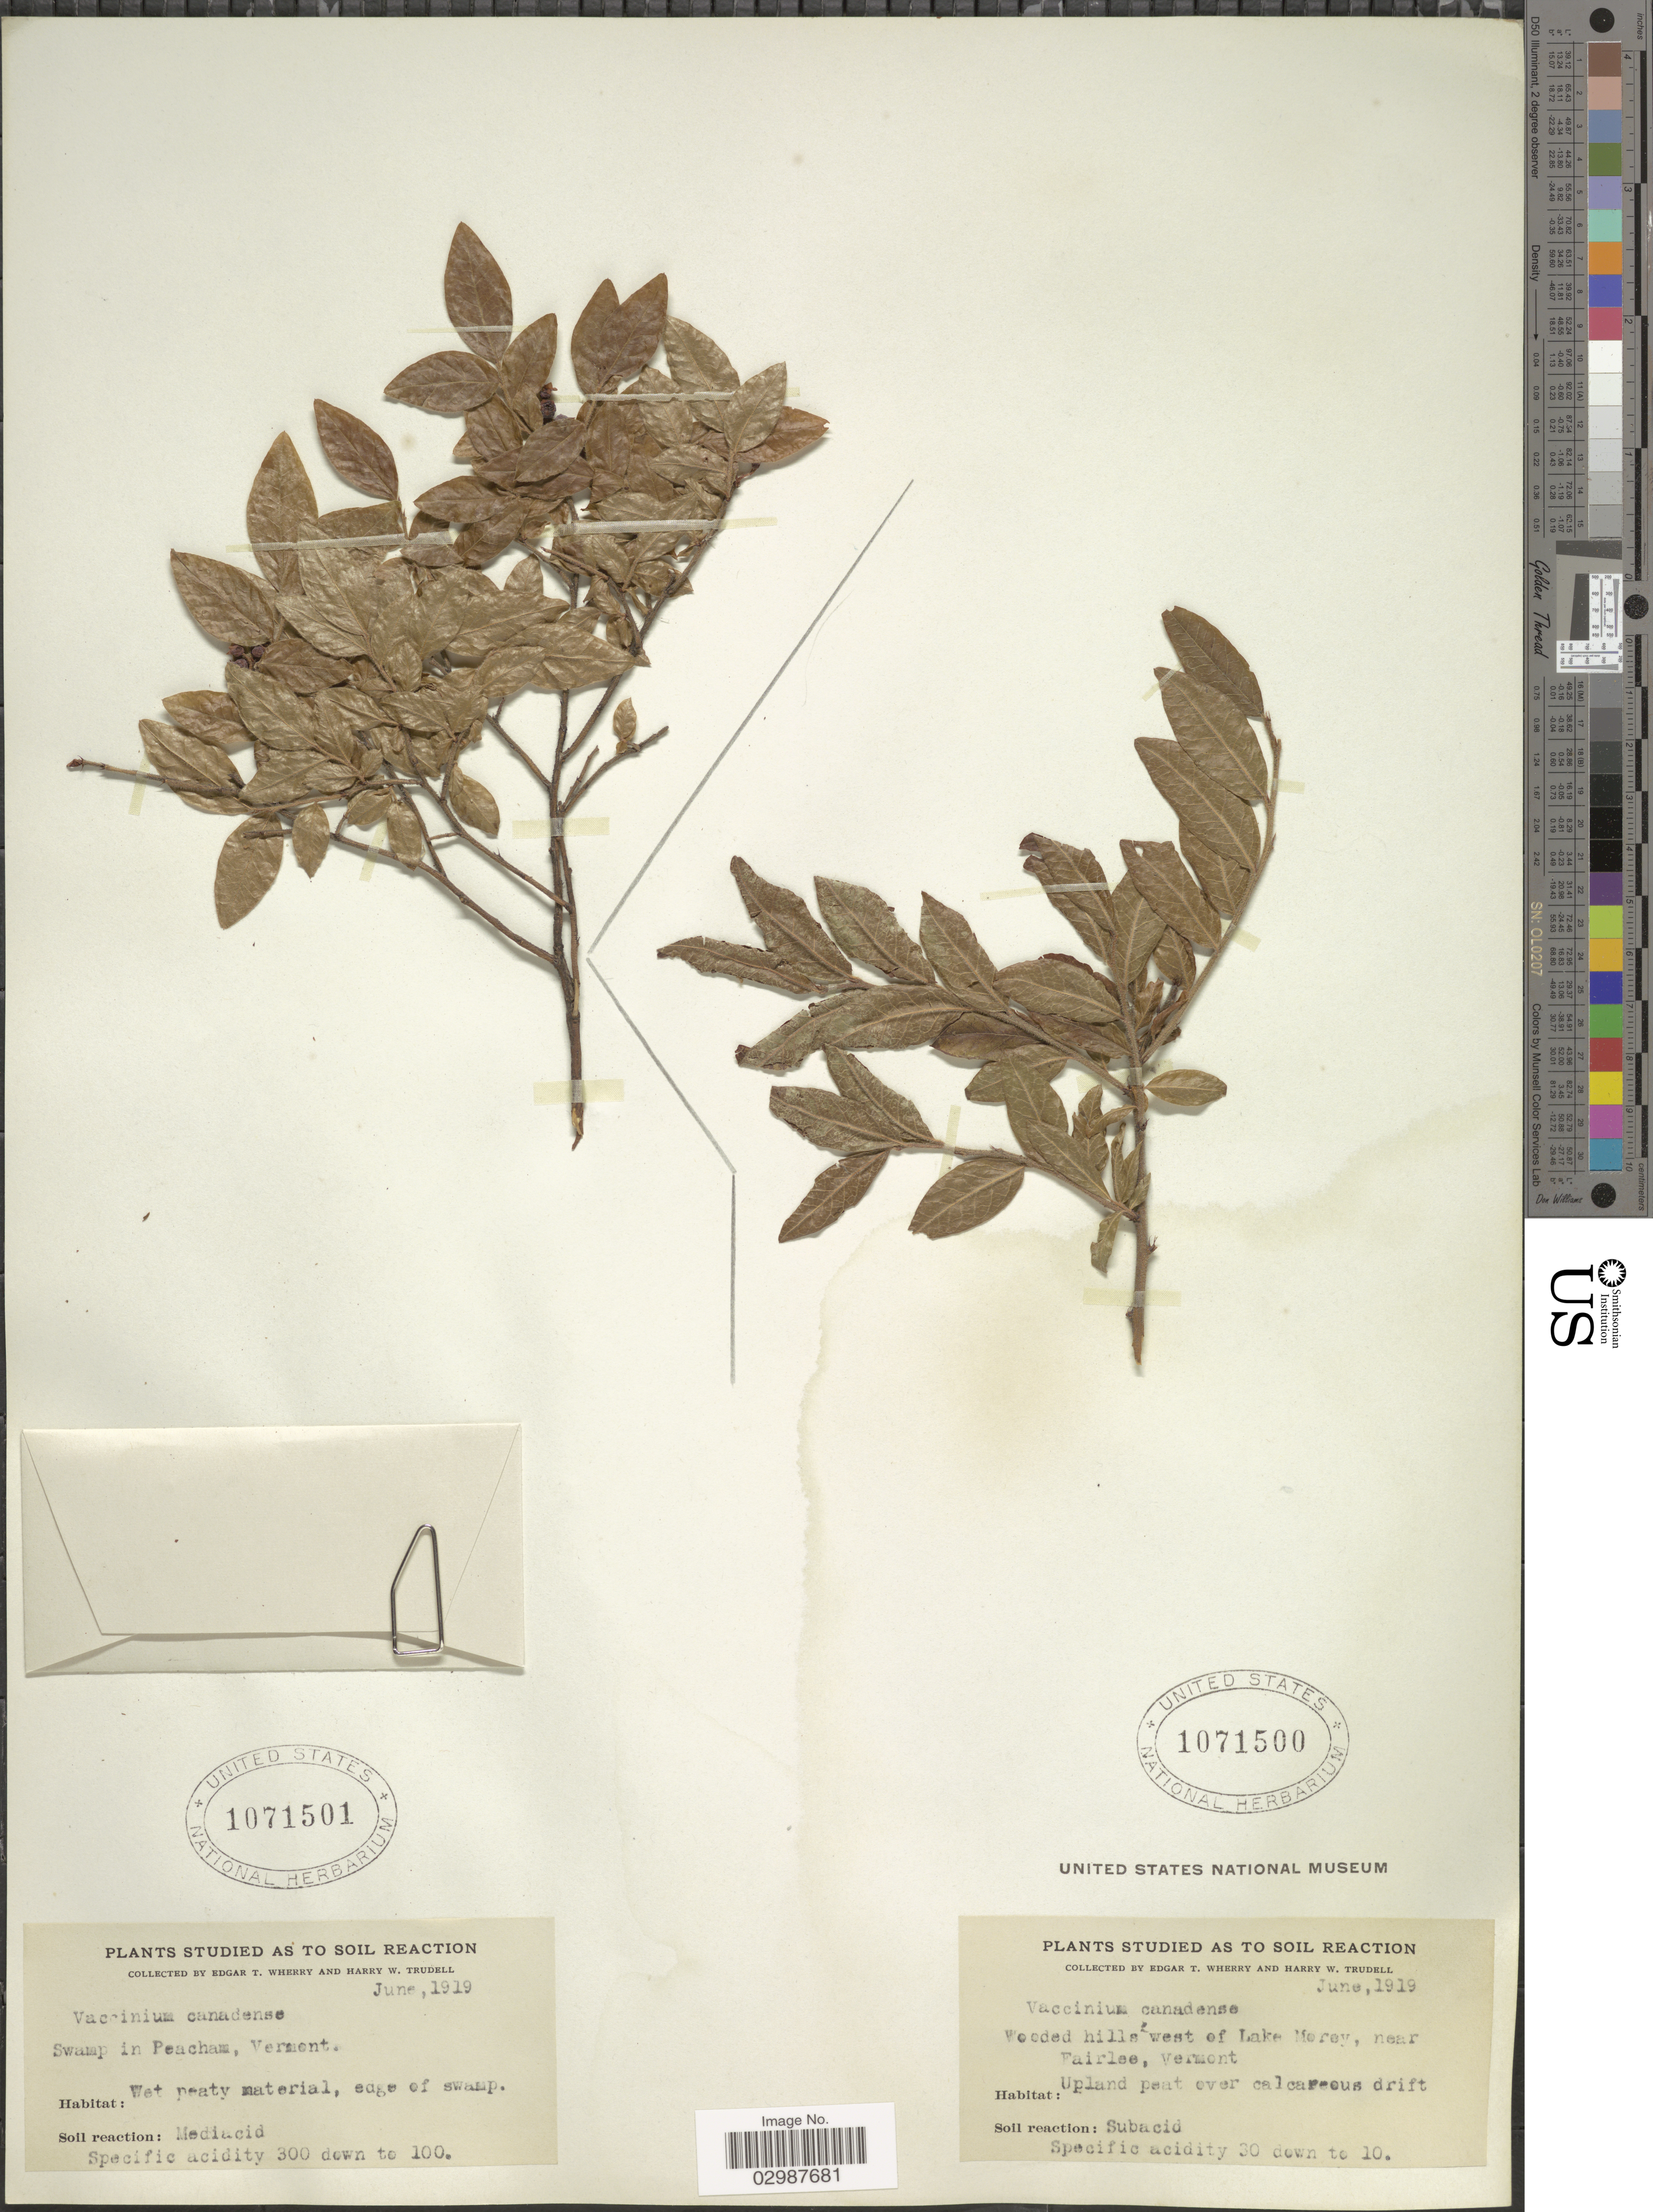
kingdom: Plantae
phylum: Tracheophyta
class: Magnoliopsida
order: Ericales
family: Ericaceae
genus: Vaccinium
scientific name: Vaccinium canadense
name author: Kalm ex Richardson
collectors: E. T. Wherry & H. Trudell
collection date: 1919-06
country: United States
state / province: Vermont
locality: Swamp in Peacham.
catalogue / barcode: US 1071501-2